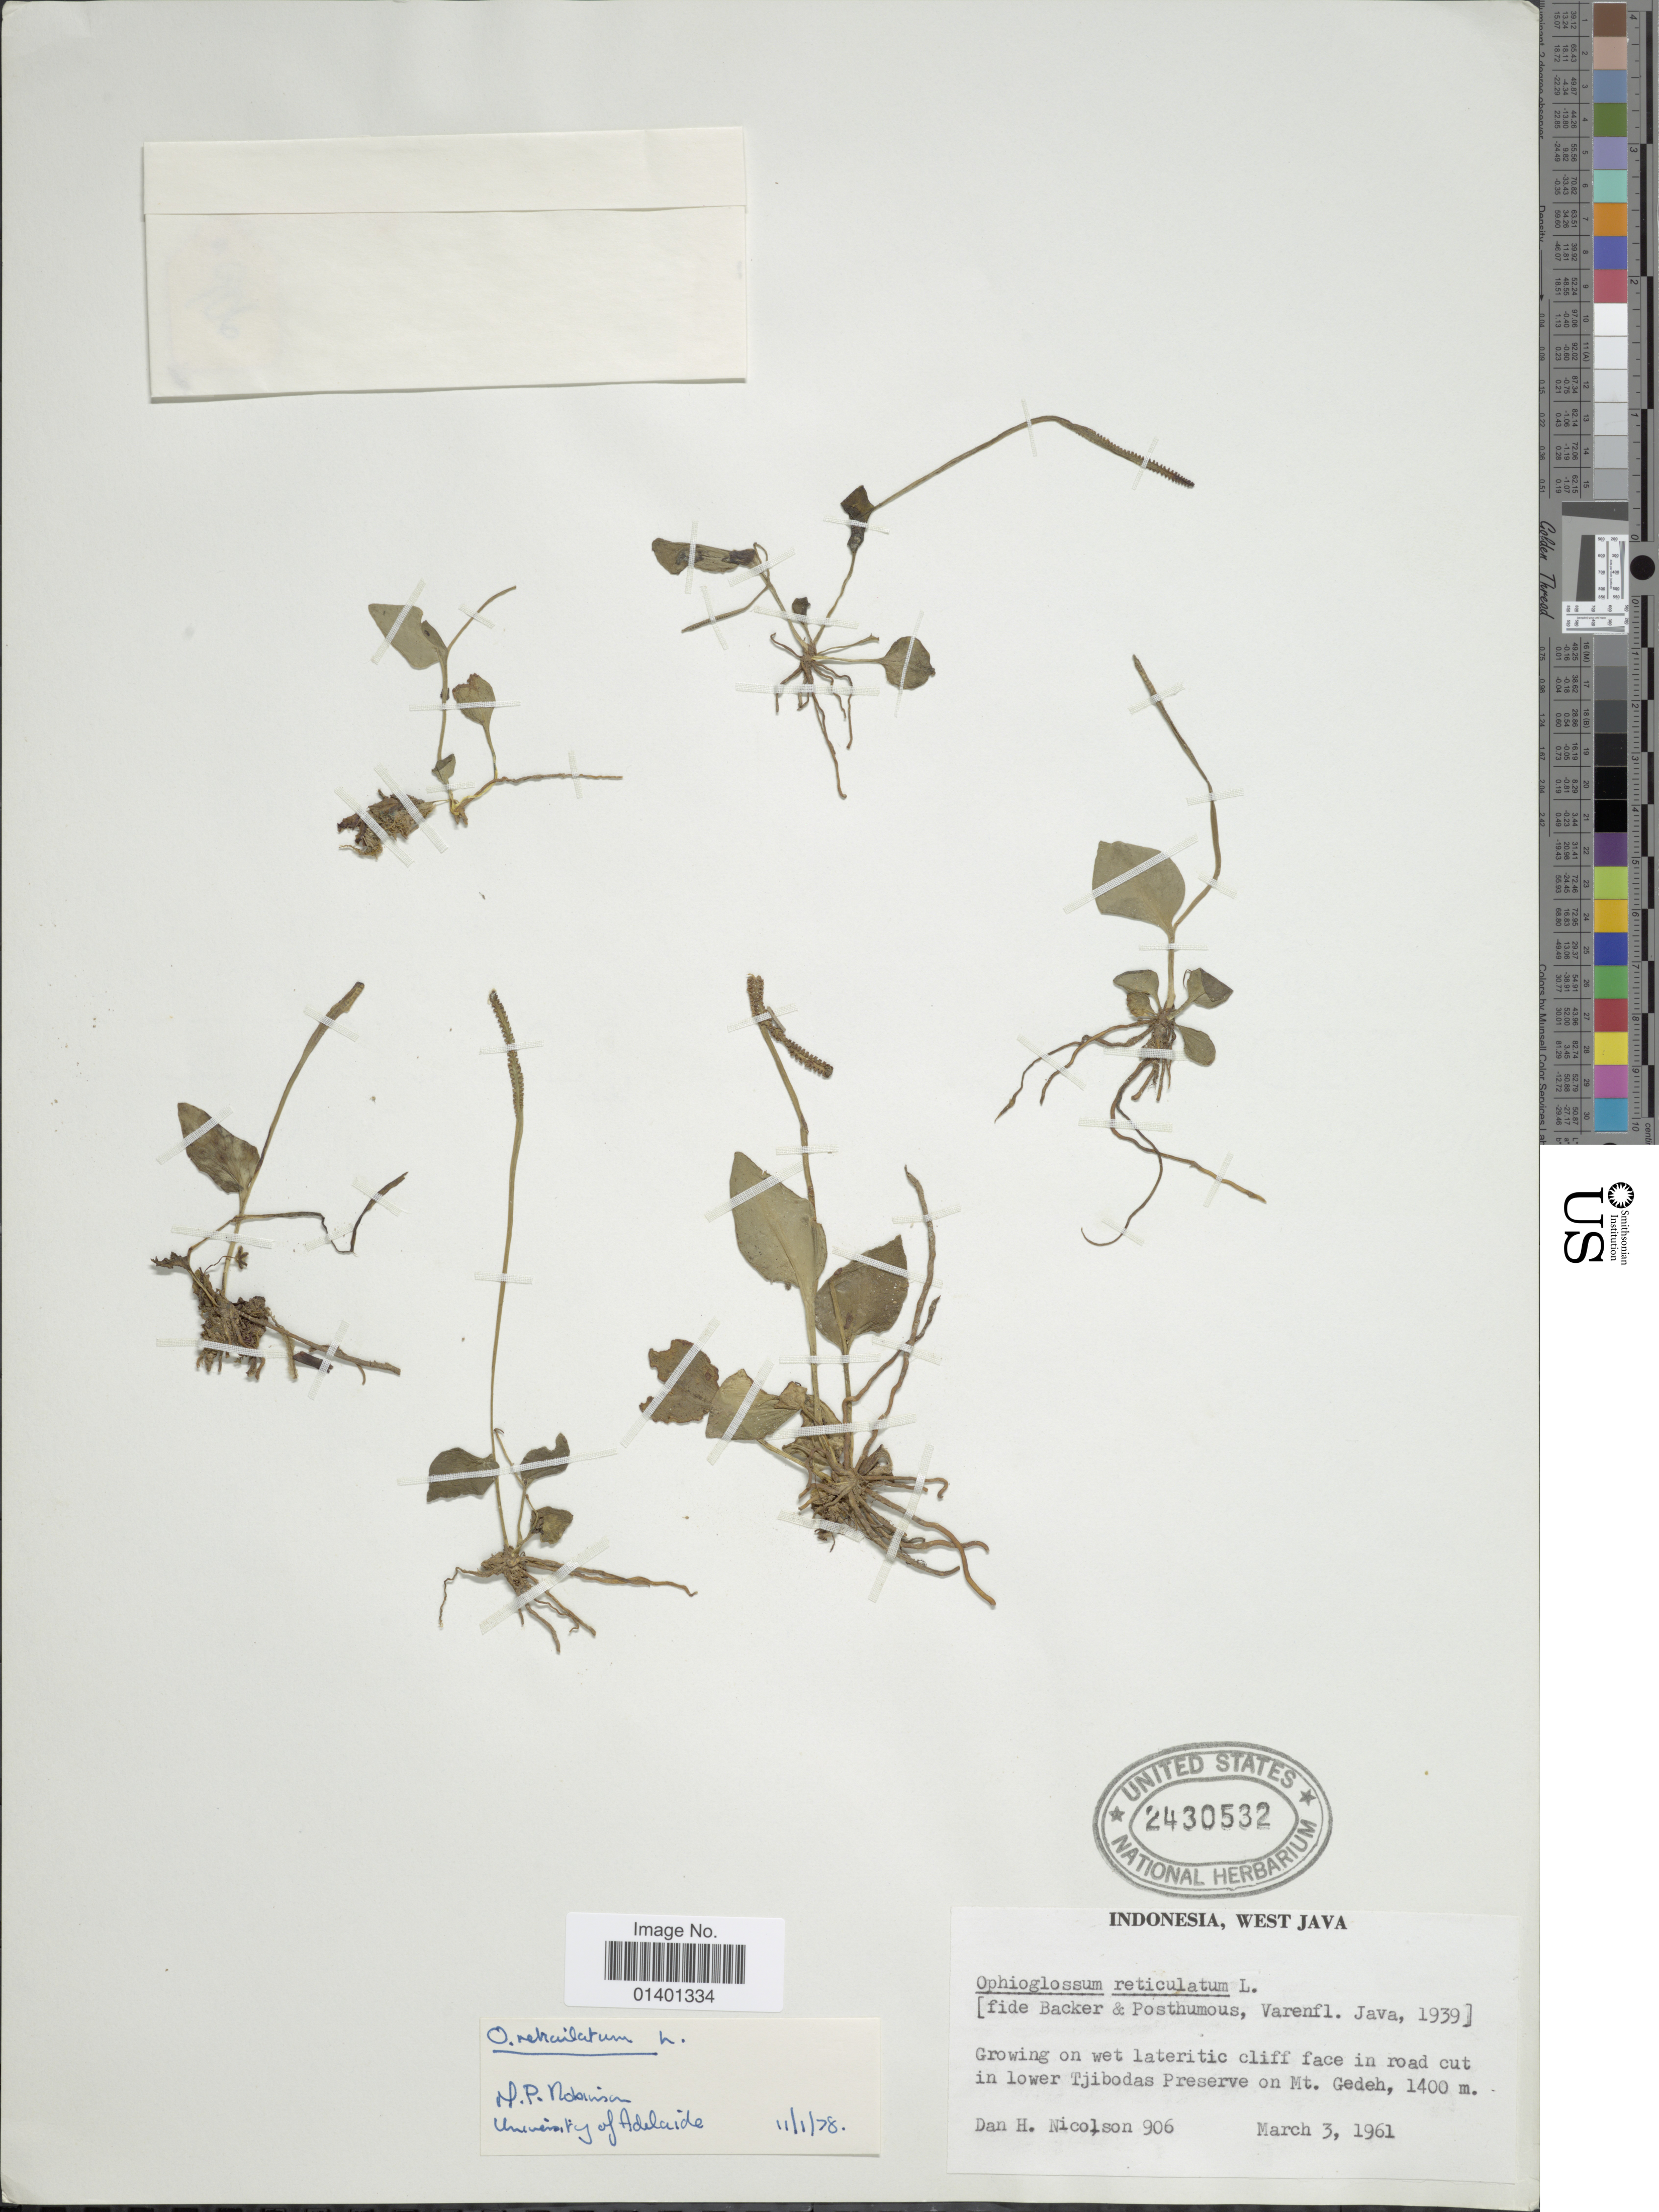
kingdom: Plantae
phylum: Tracheophyta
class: Polypodiopsida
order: Ophioglossales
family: Ophioglossaceae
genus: Ophioglossum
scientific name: Ophioglossum reticulatum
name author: L.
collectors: D. H. Nicolson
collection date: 1961-03-03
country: Indonesia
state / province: Java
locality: West Java, in lower Tjibodas Preserve on Mt. Gedeh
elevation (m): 1400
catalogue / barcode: US 2430532